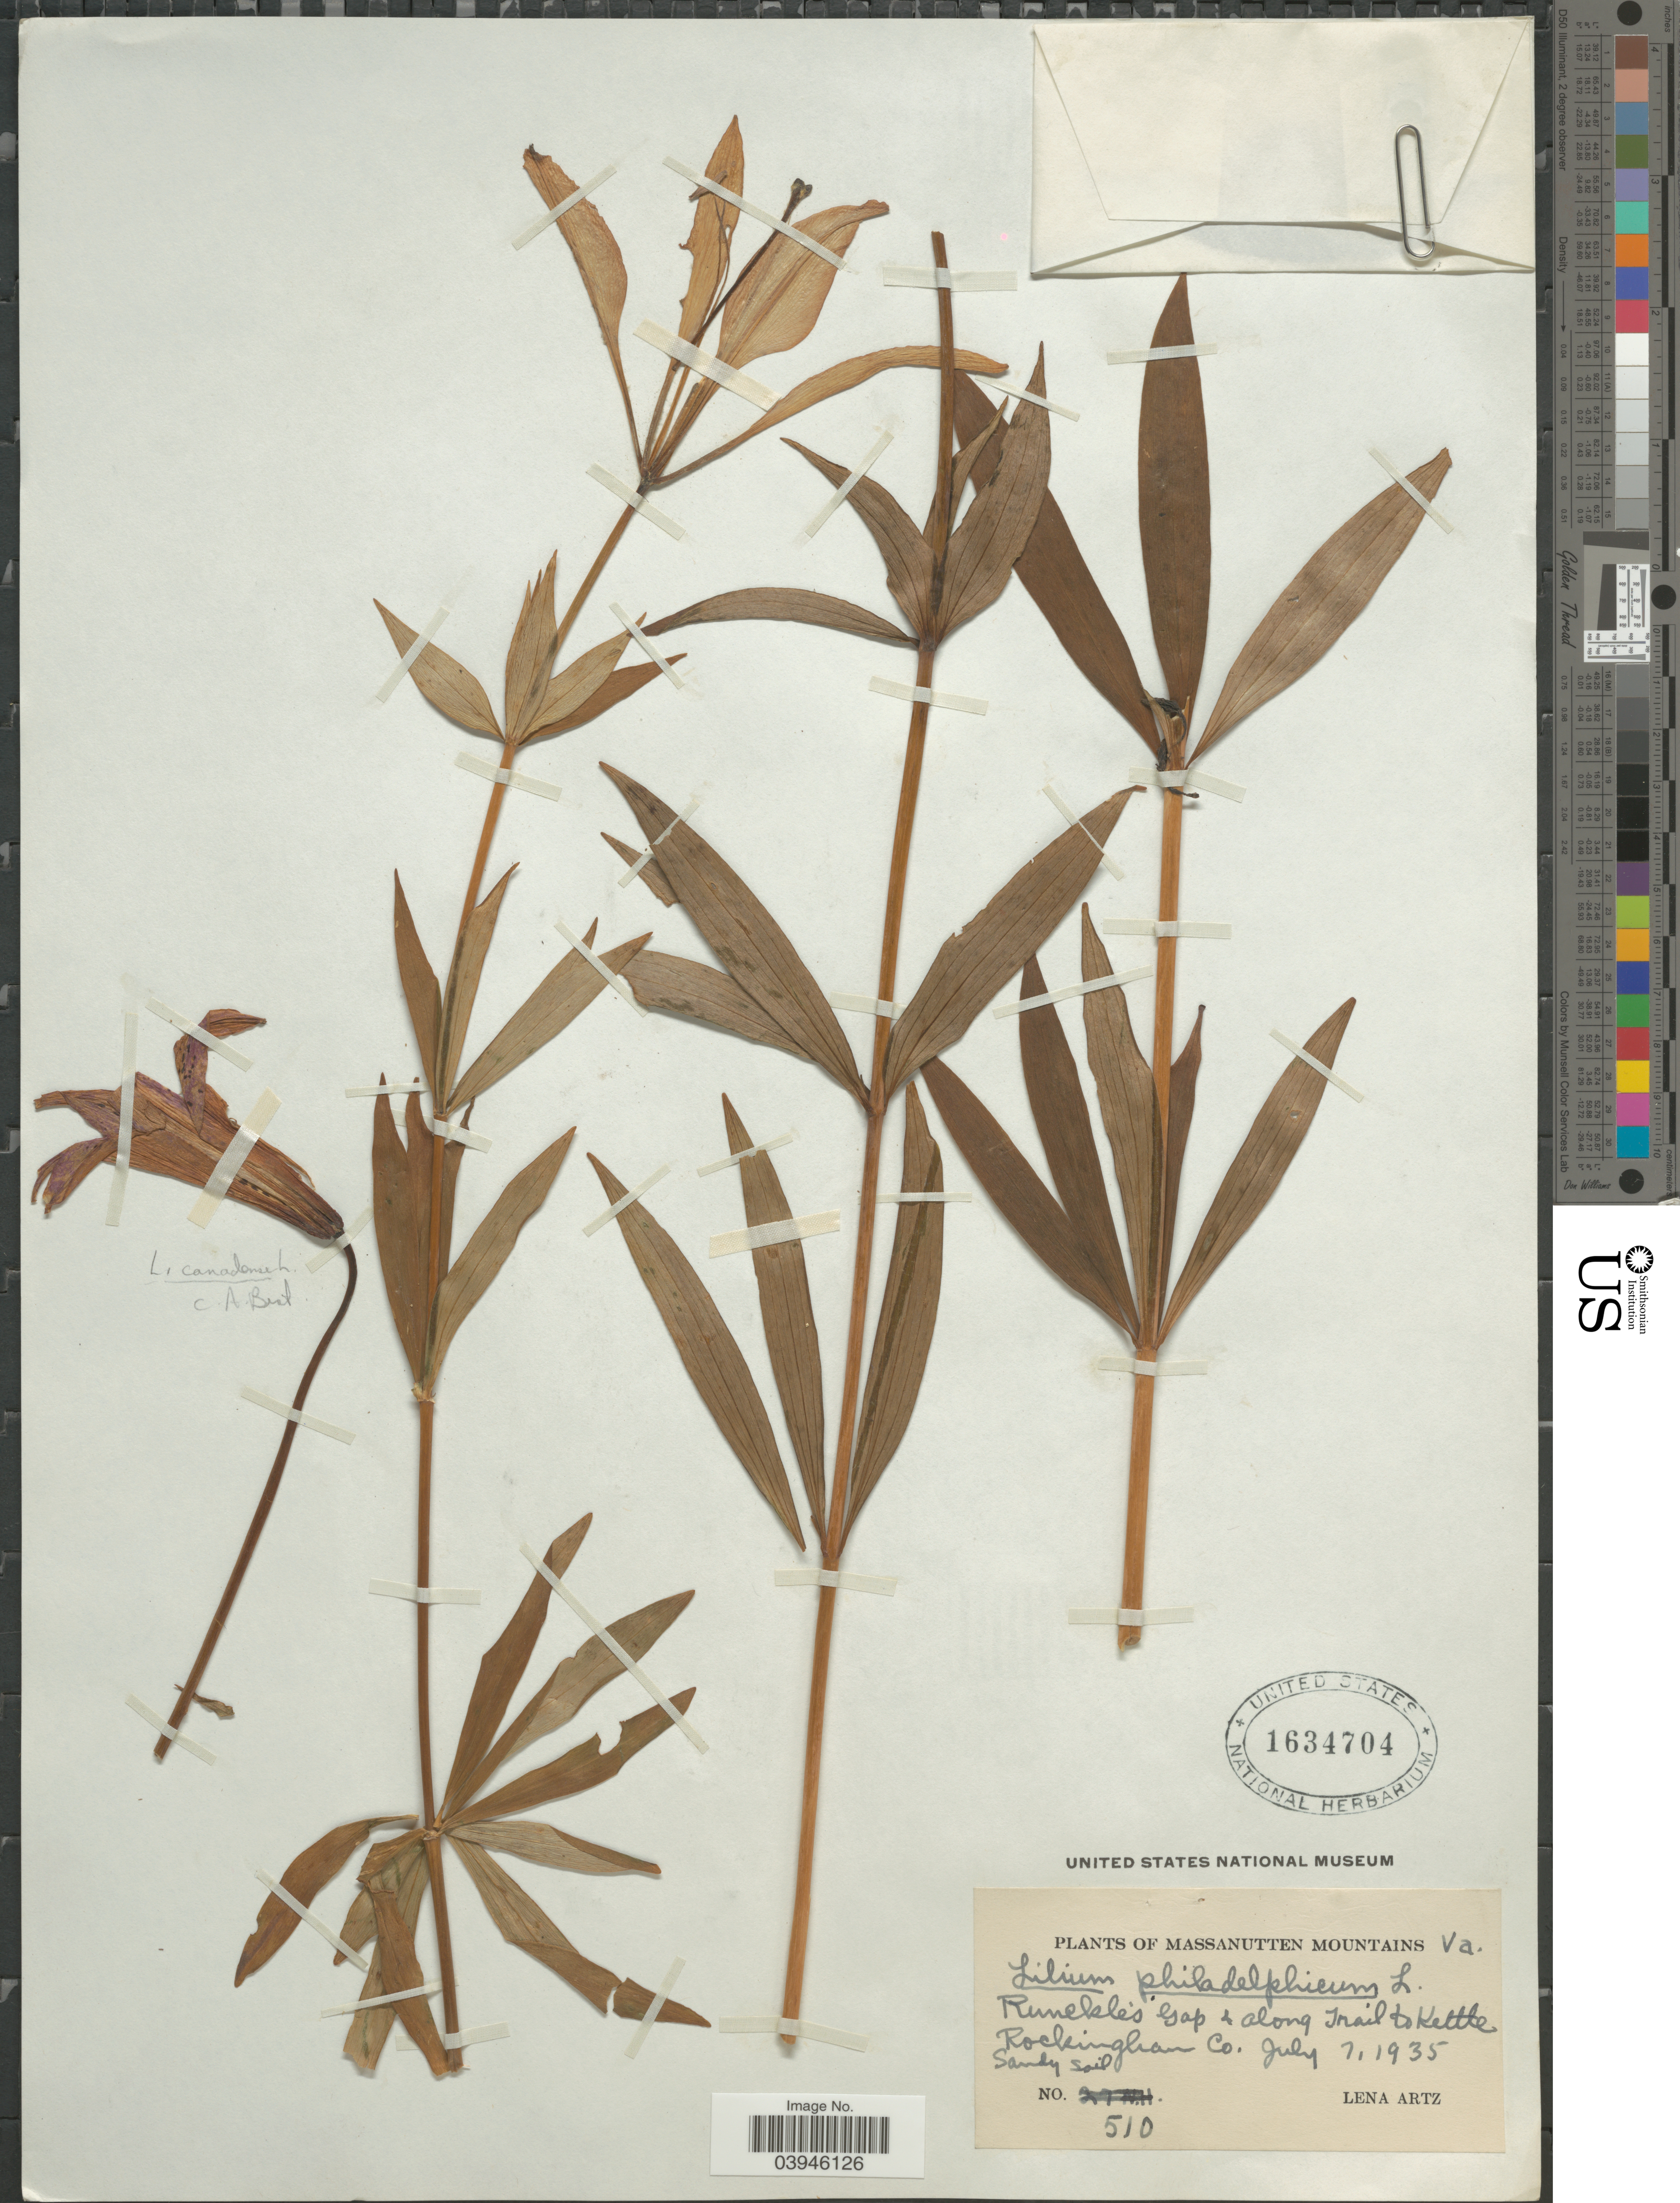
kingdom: Plantae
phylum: Tracheophyta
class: Liliopsida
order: Liliales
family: Liliaceae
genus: Lilium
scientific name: Lilium philadelphicum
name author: L.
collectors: L. Artz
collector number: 510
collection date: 1935-07-07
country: United States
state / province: Virginia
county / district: Rockingham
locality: Massanutten Mountains. Runckles Gap & along Trail to Kettle. Rockingham Co.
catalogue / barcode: US 1634704